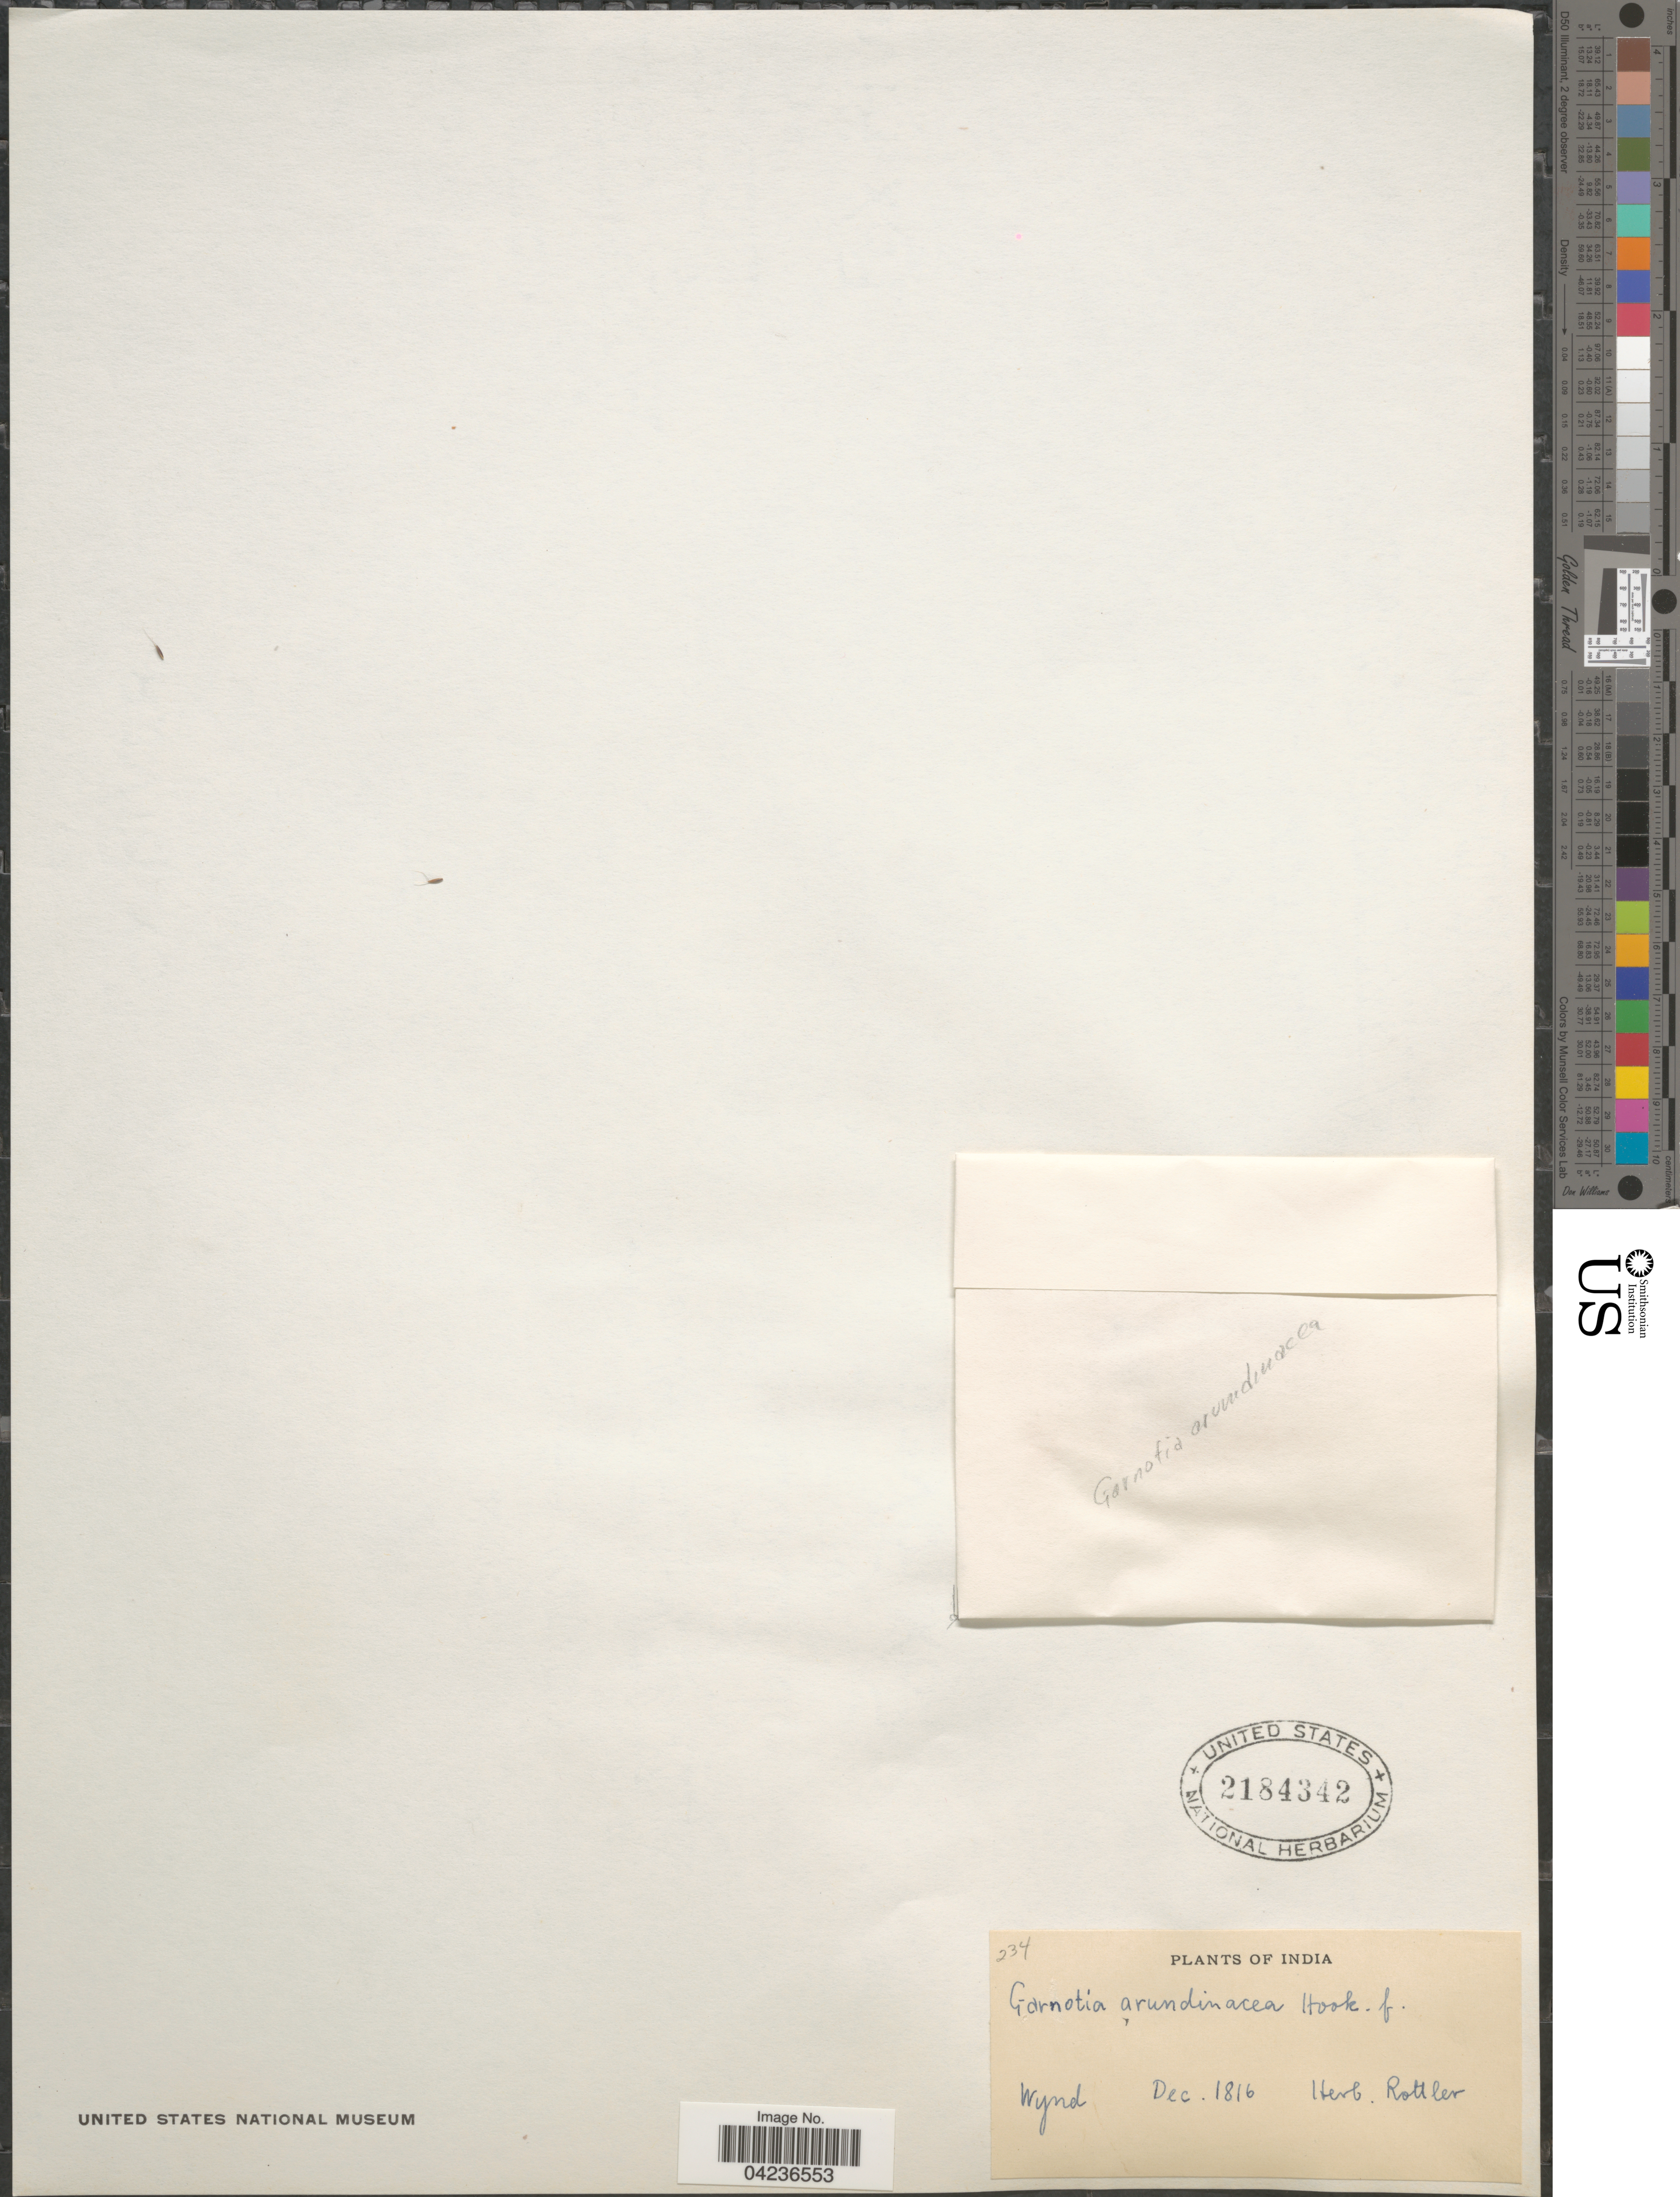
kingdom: Plantae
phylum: Tracheophyta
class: Liliopsida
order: Poales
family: Poaceae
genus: Garnotia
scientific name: Garnotia arundinacea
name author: Hook. f.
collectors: -. Wynd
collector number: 234?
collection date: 1816-12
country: India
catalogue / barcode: US 2184342